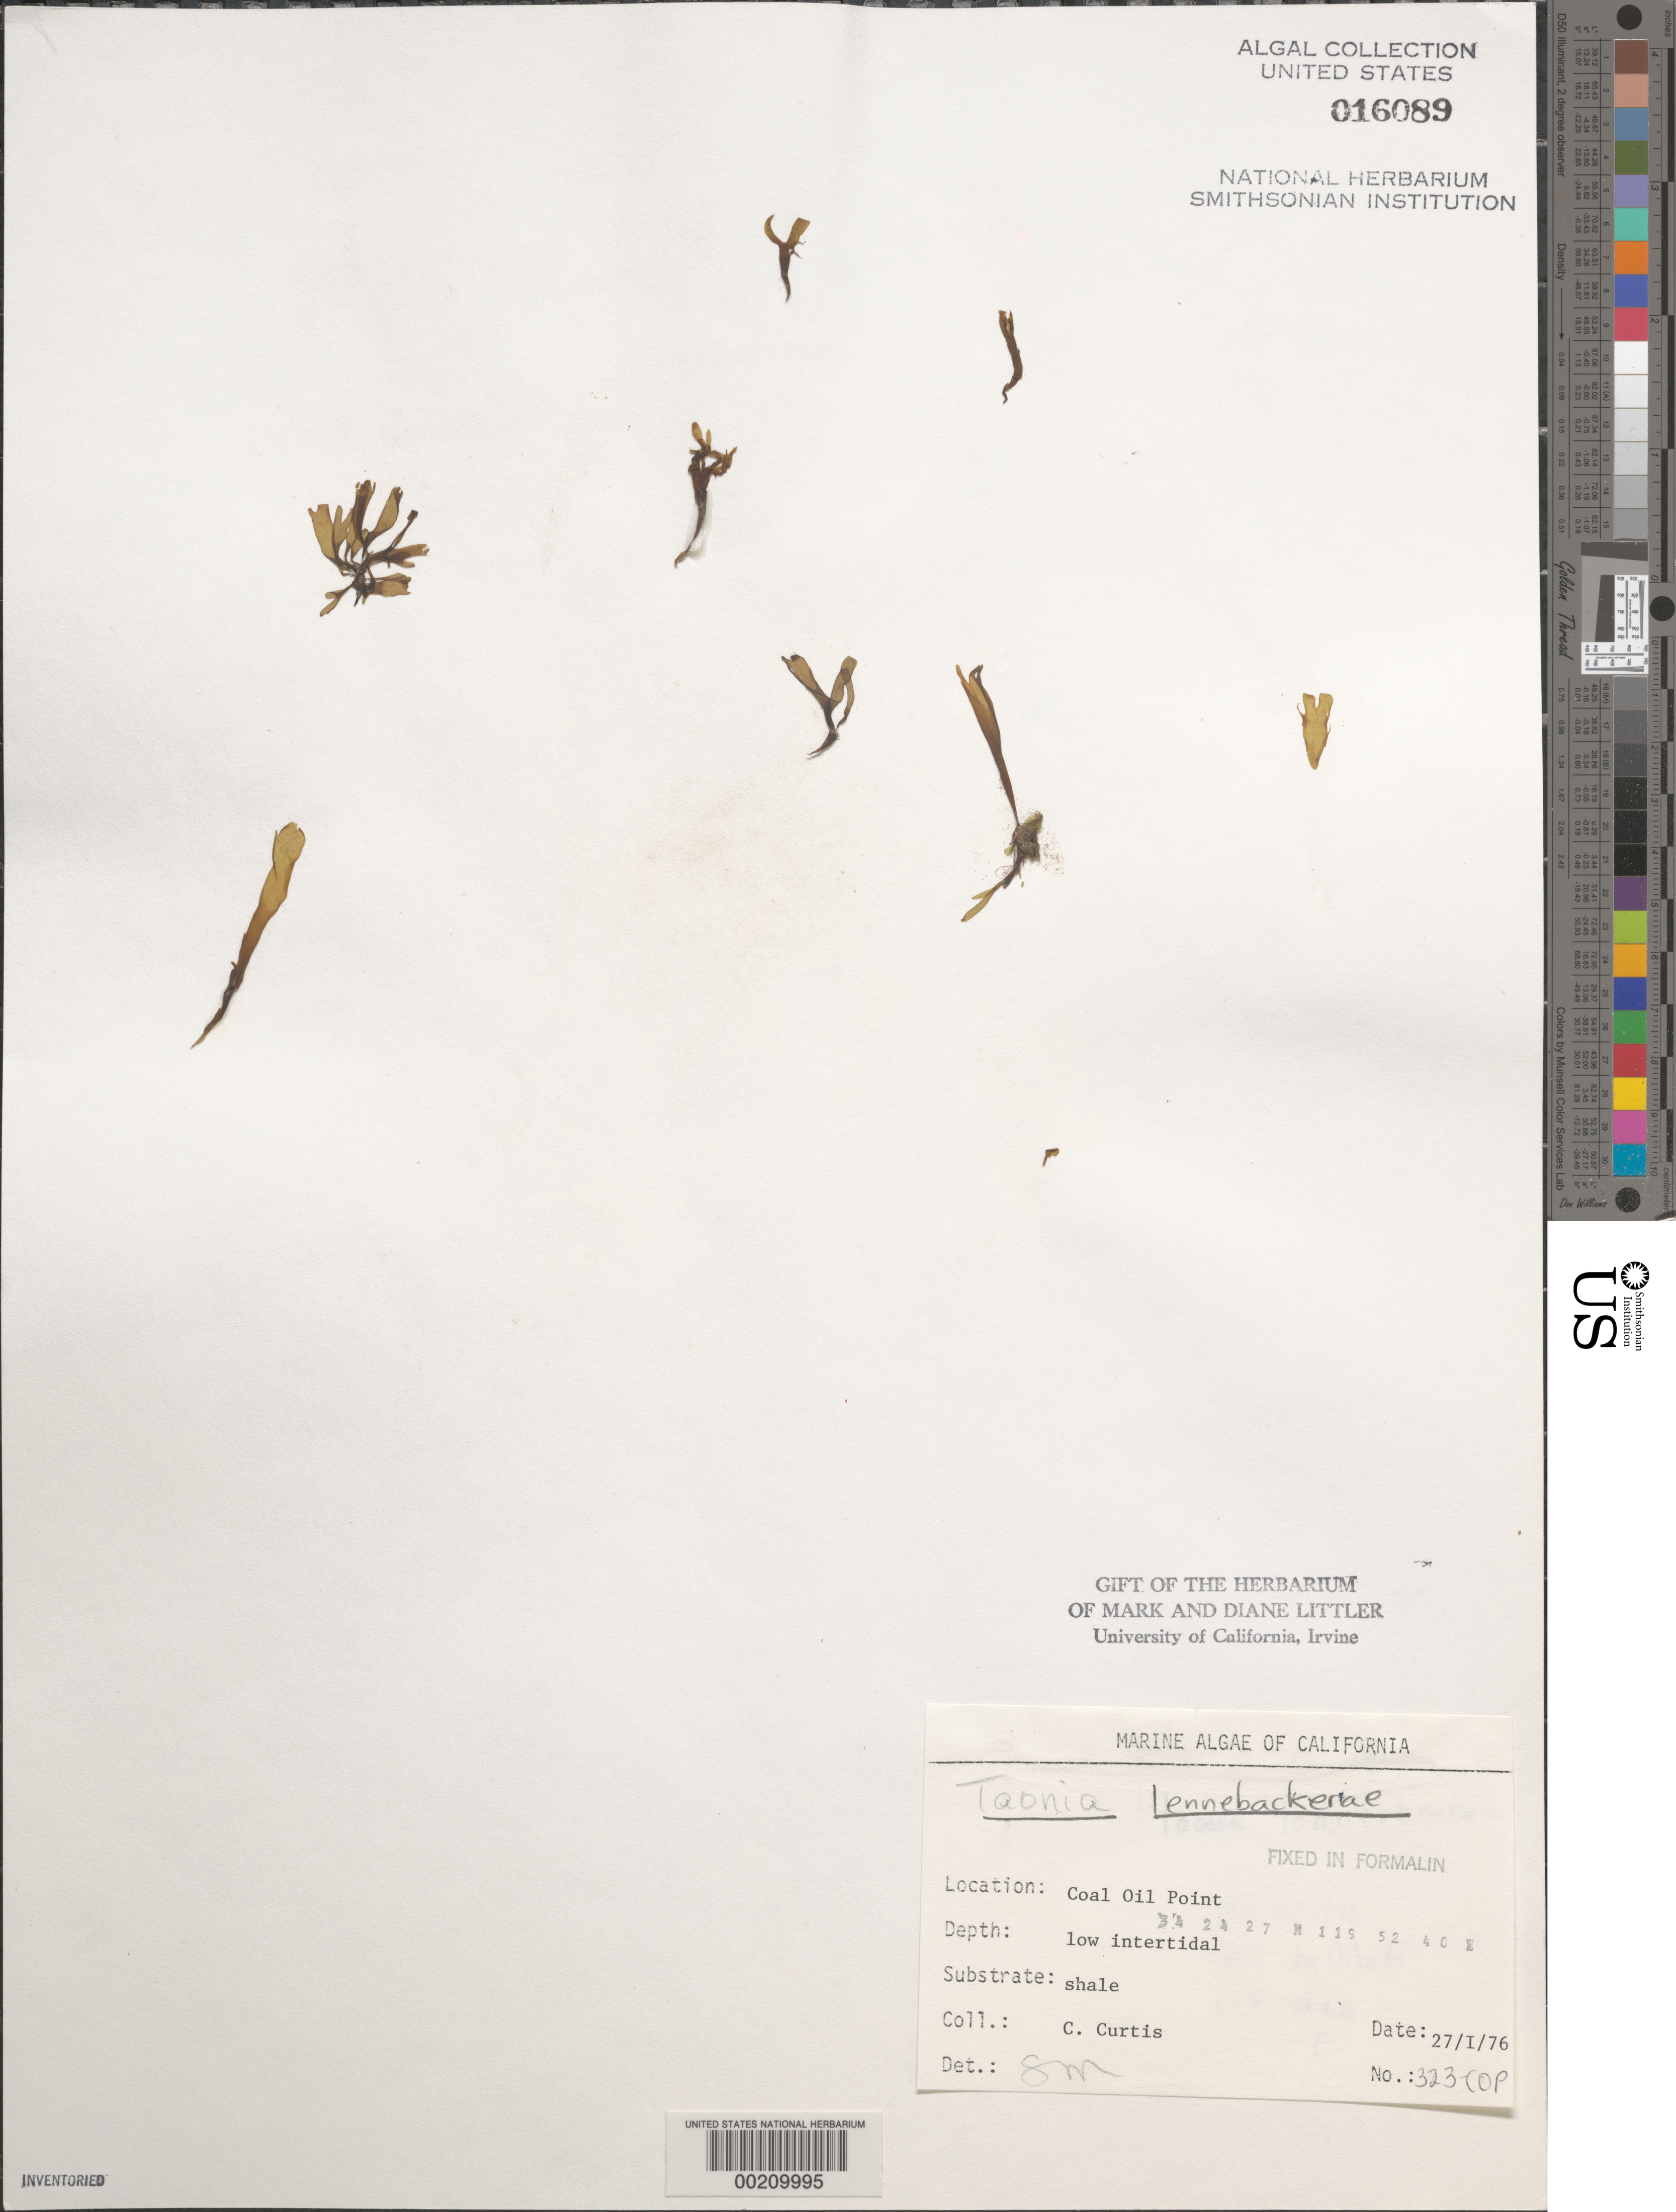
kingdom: Chromista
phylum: Ochrophyta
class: Phaeophyceae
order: Dictyotales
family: Dictyotaceae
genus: Taonia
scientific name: Taonia lennebackerae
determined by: Murray, S. N.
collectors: C. Curtis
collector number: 323-cop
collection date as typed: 27 Jan 1976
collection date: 1976-01-27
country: United States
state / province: California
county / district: Santa Barbara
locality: Coal Oil Point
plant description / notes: BLM-SOCALBIGHT Rocky Intertidal Survey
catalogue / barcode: US 16089